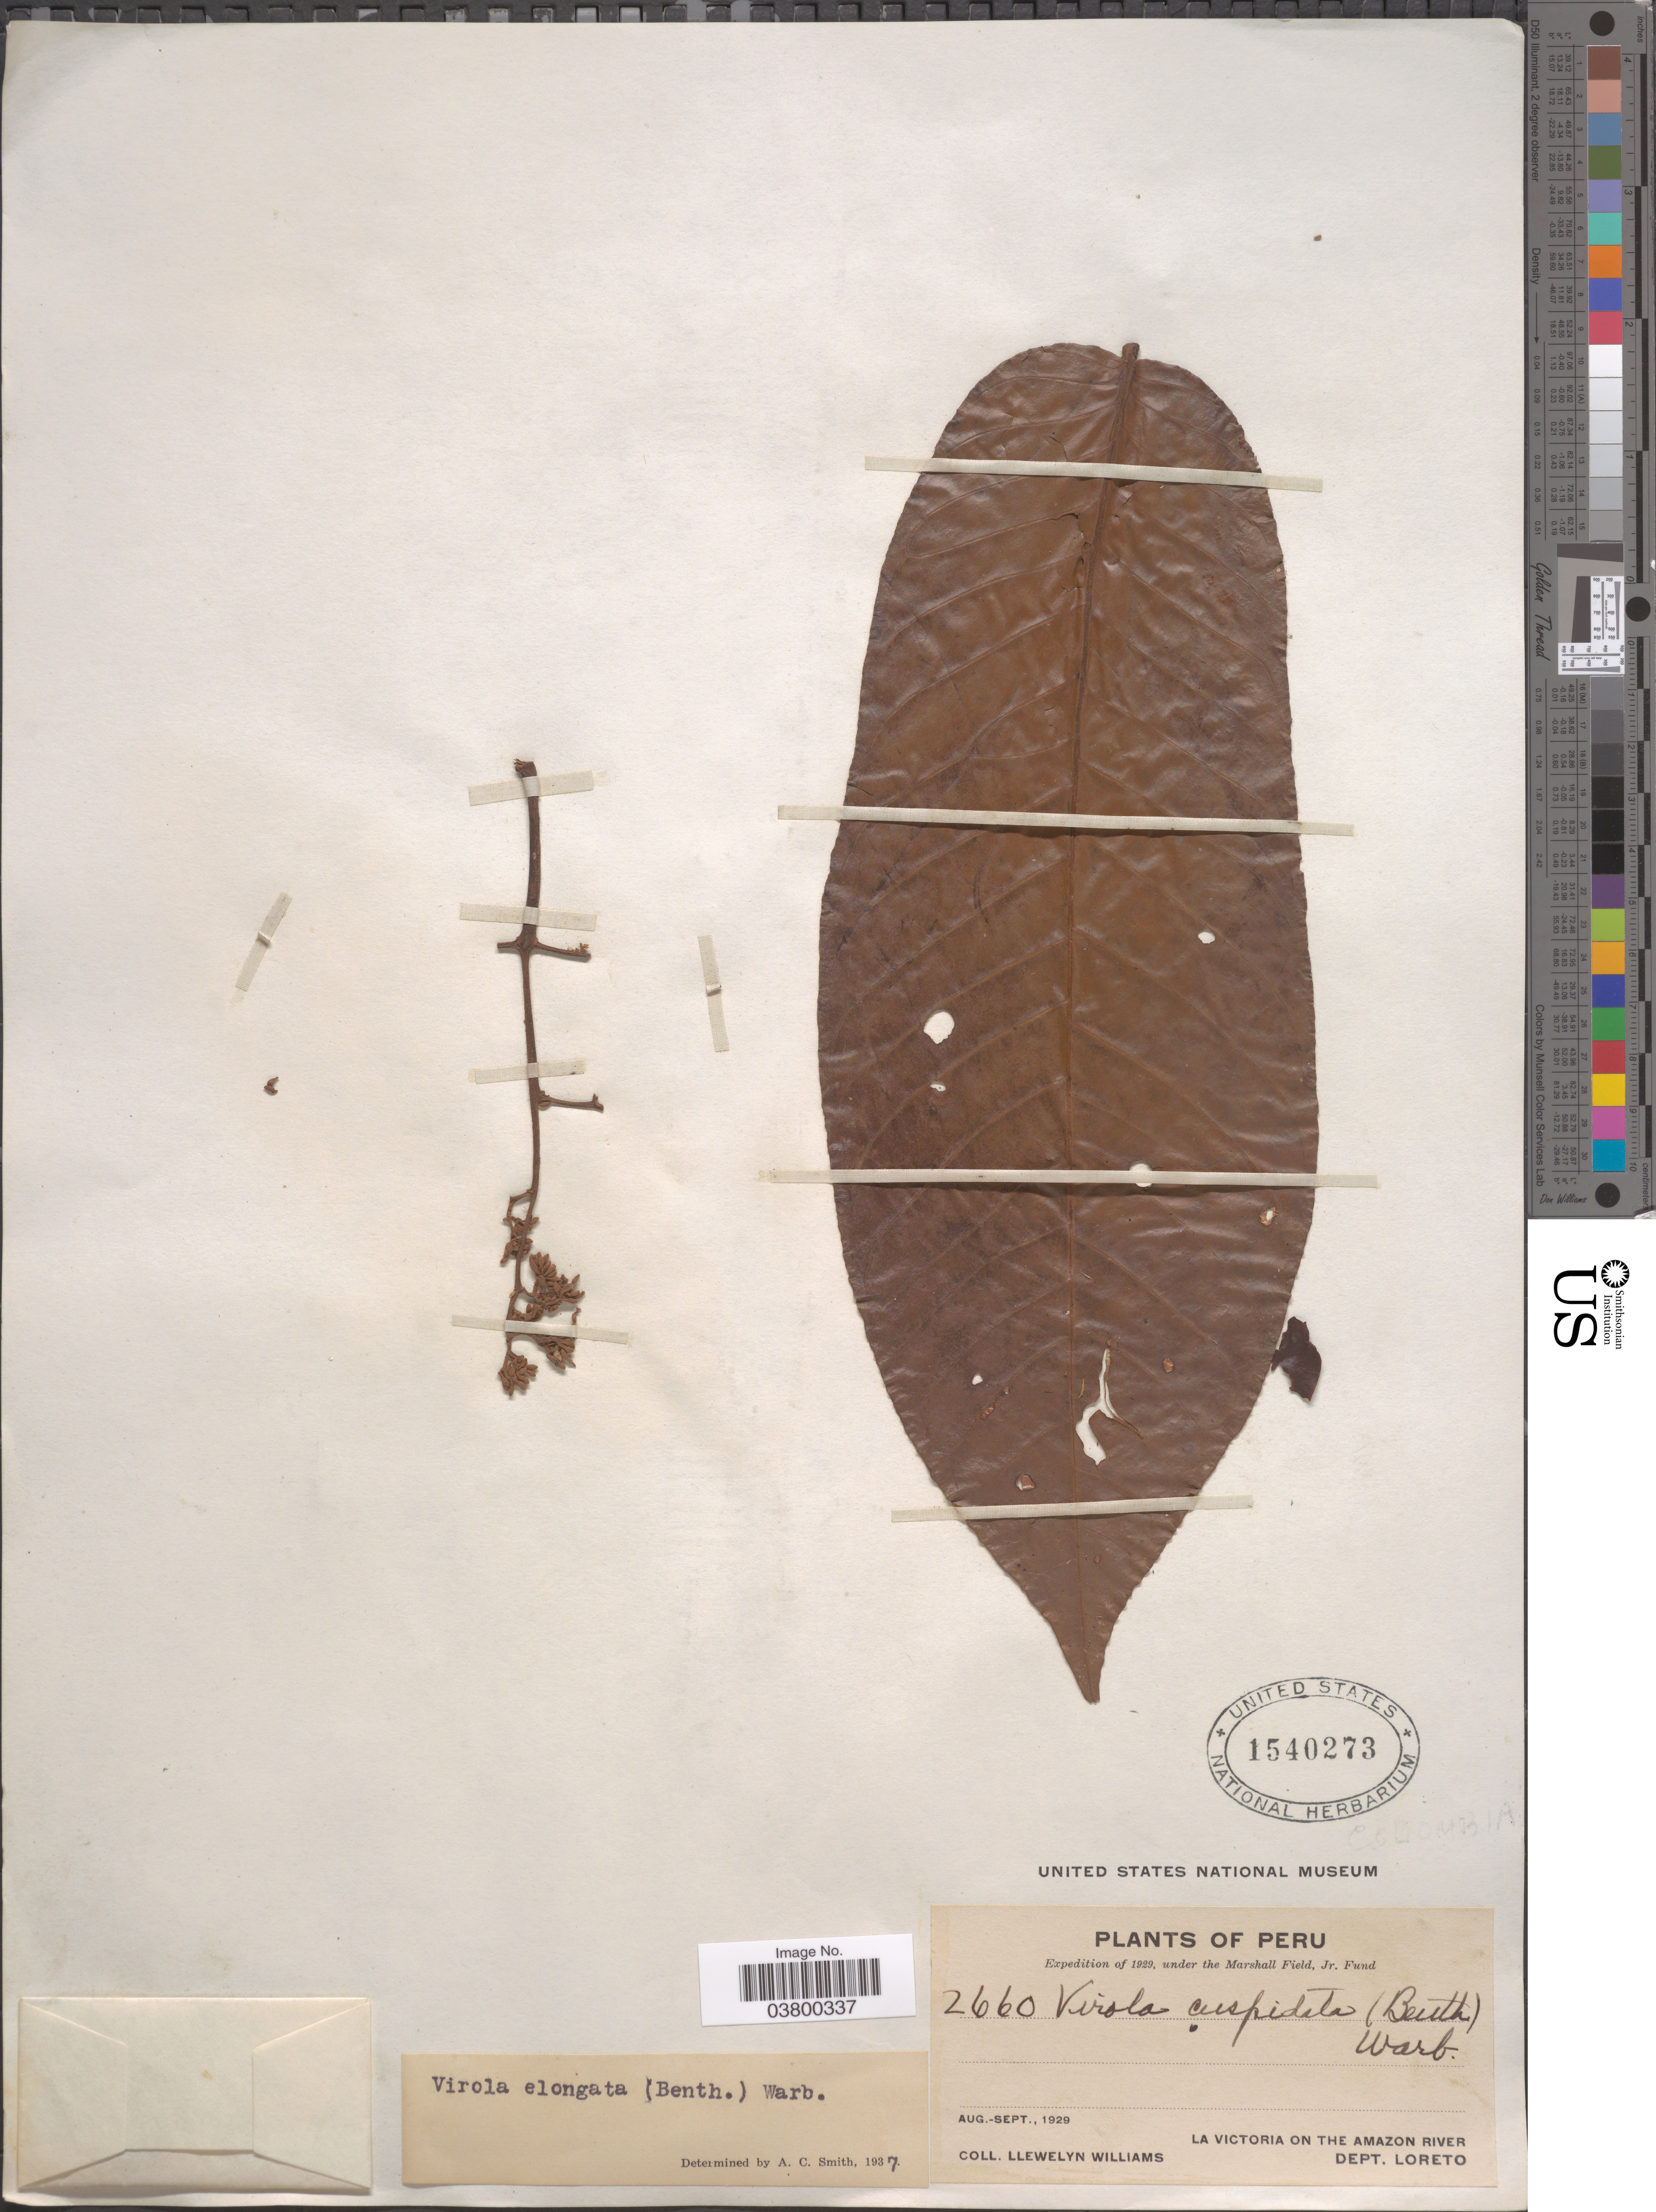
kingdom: Plantae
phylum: Tracheophyta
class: Magnoliopsida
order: Magnoliales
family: Myristicaceae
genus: Virola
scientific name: Virola elongata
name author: (Benth.) Warb.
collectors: Ll. Williams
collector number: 2660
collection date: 1929-08/1929-09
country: Peru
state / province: Loreto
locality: La Victoria on the Amazon River. Dept. Loreto.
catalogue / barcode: US 1540273